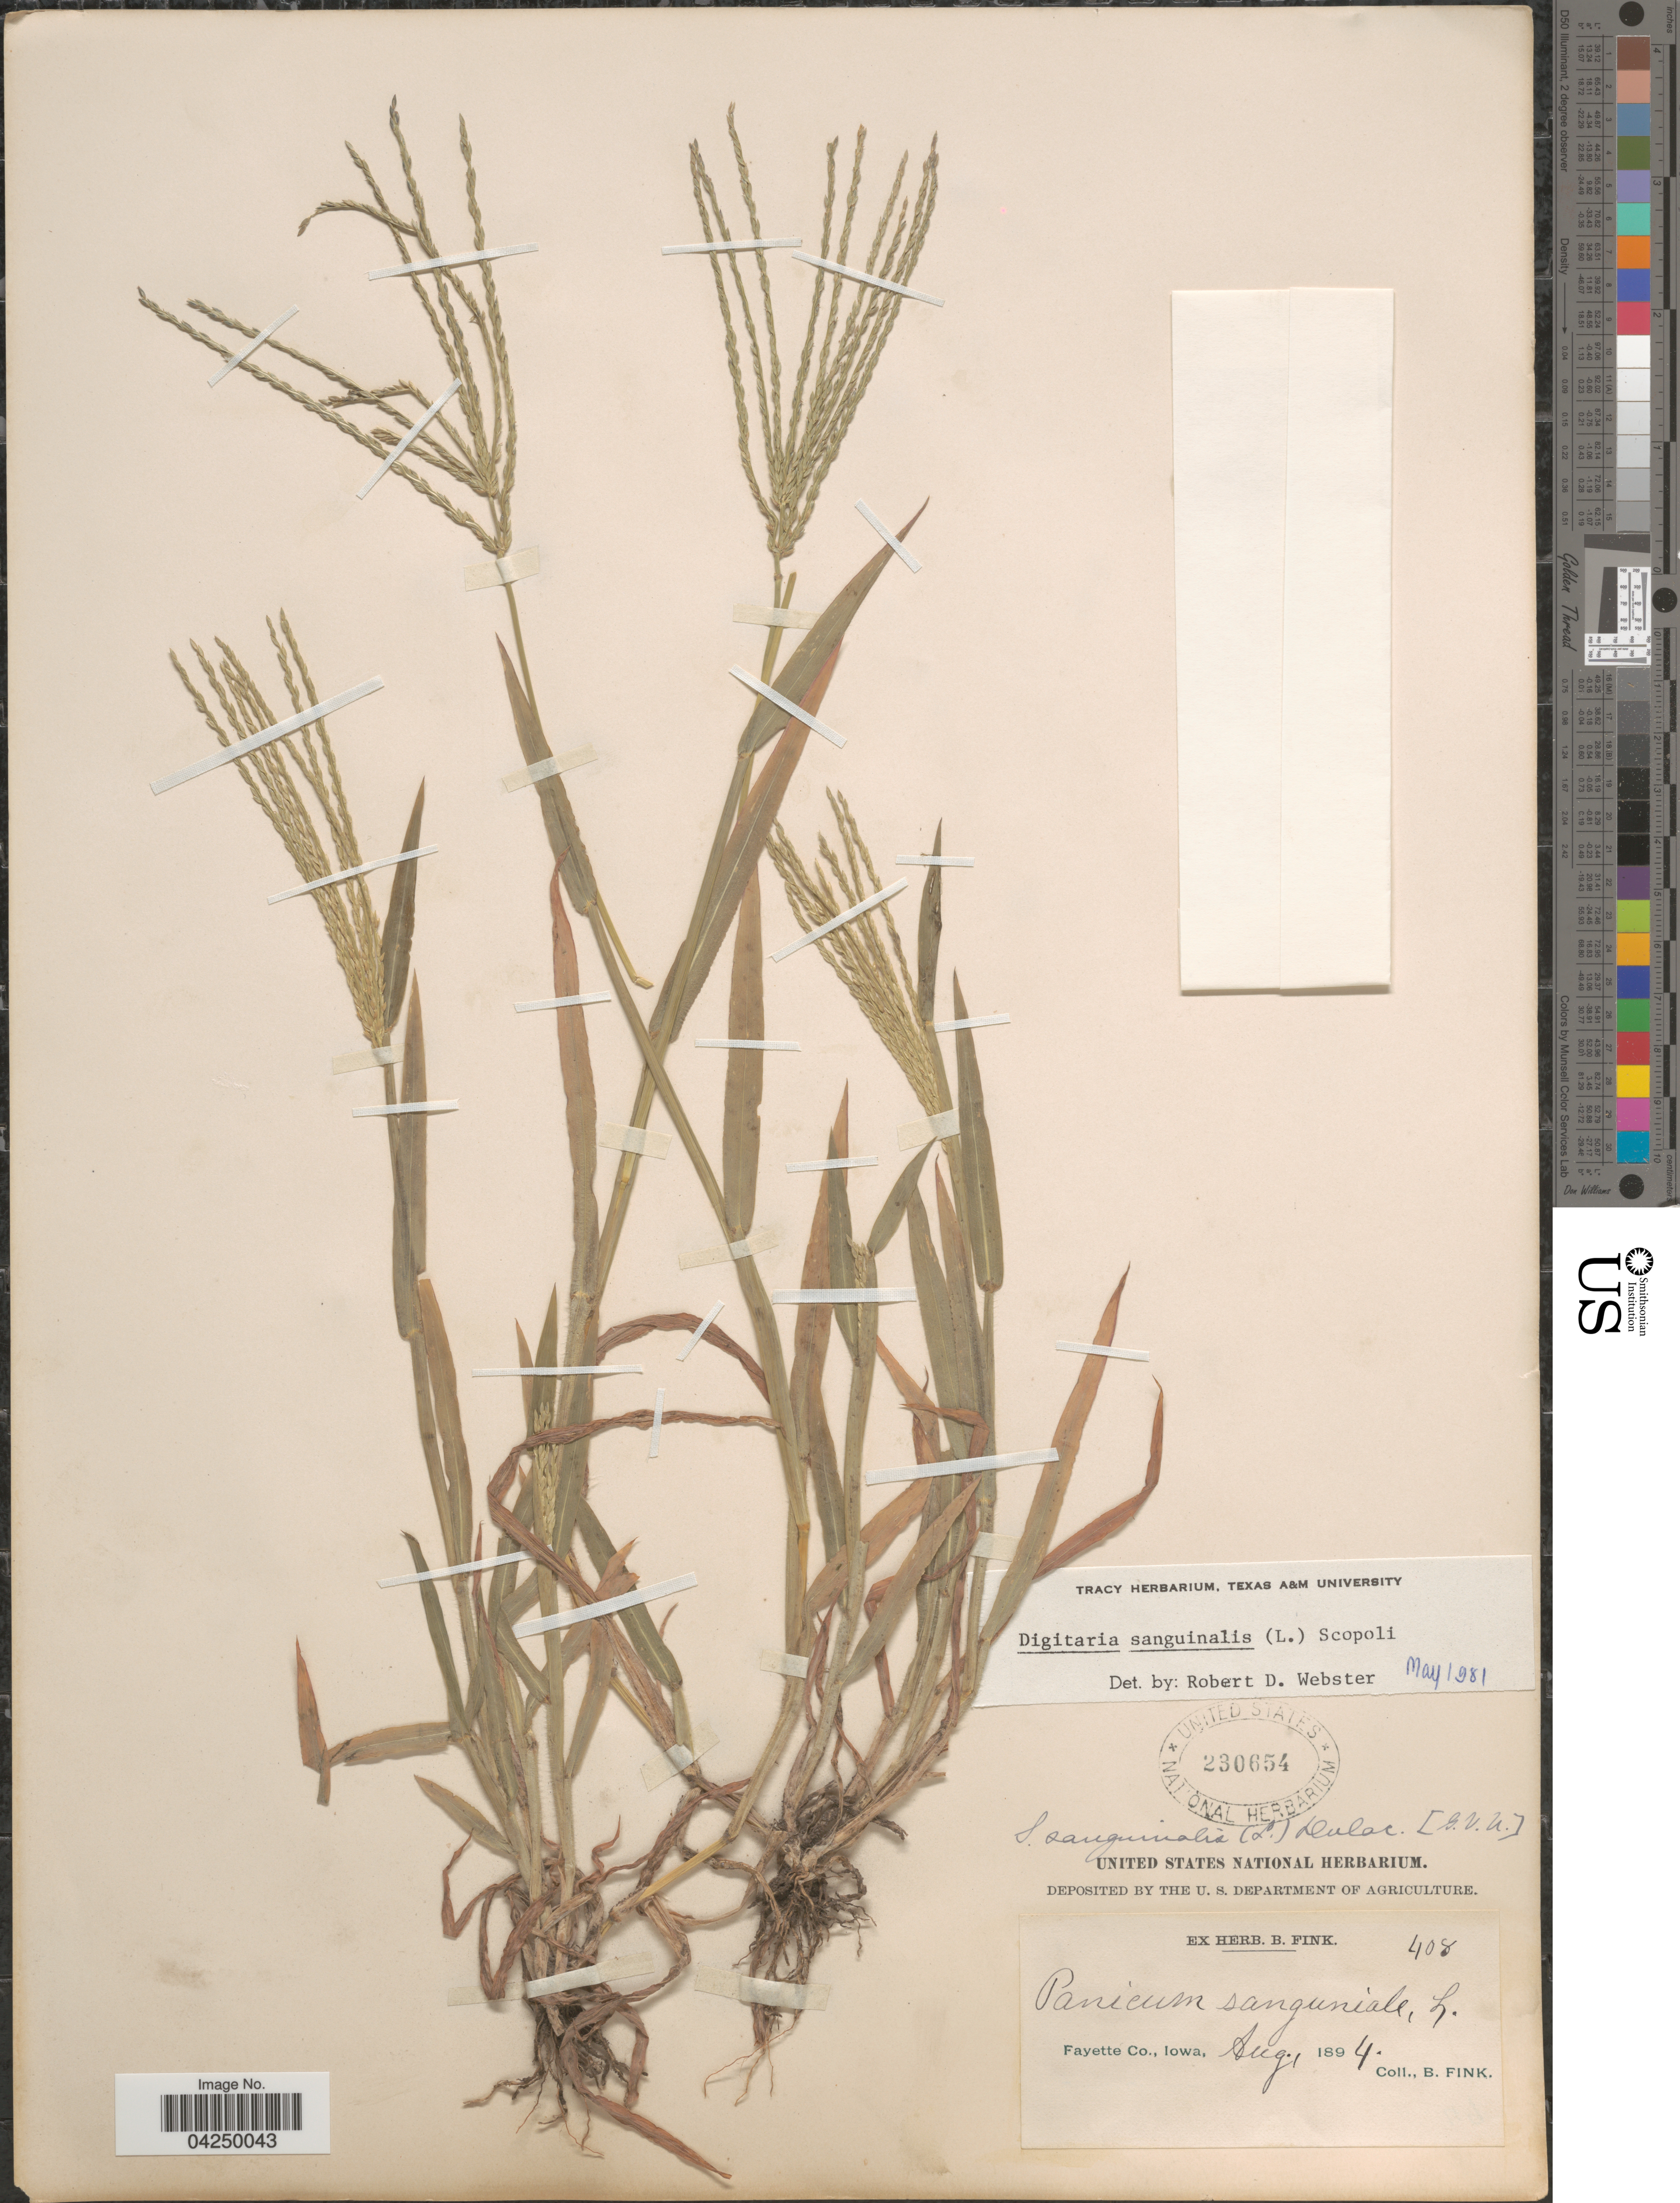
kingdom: Plantae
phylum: Tracheophyta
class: Liliopsida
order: Poales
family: Poaceae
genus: Digitaria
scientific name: Digitaria sanguinalis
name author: (L.) Scop.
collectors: B. Fink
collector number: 408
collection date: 1894-08-01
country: United States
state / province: Iowa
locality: Fayette Co.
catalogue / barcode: US 230654